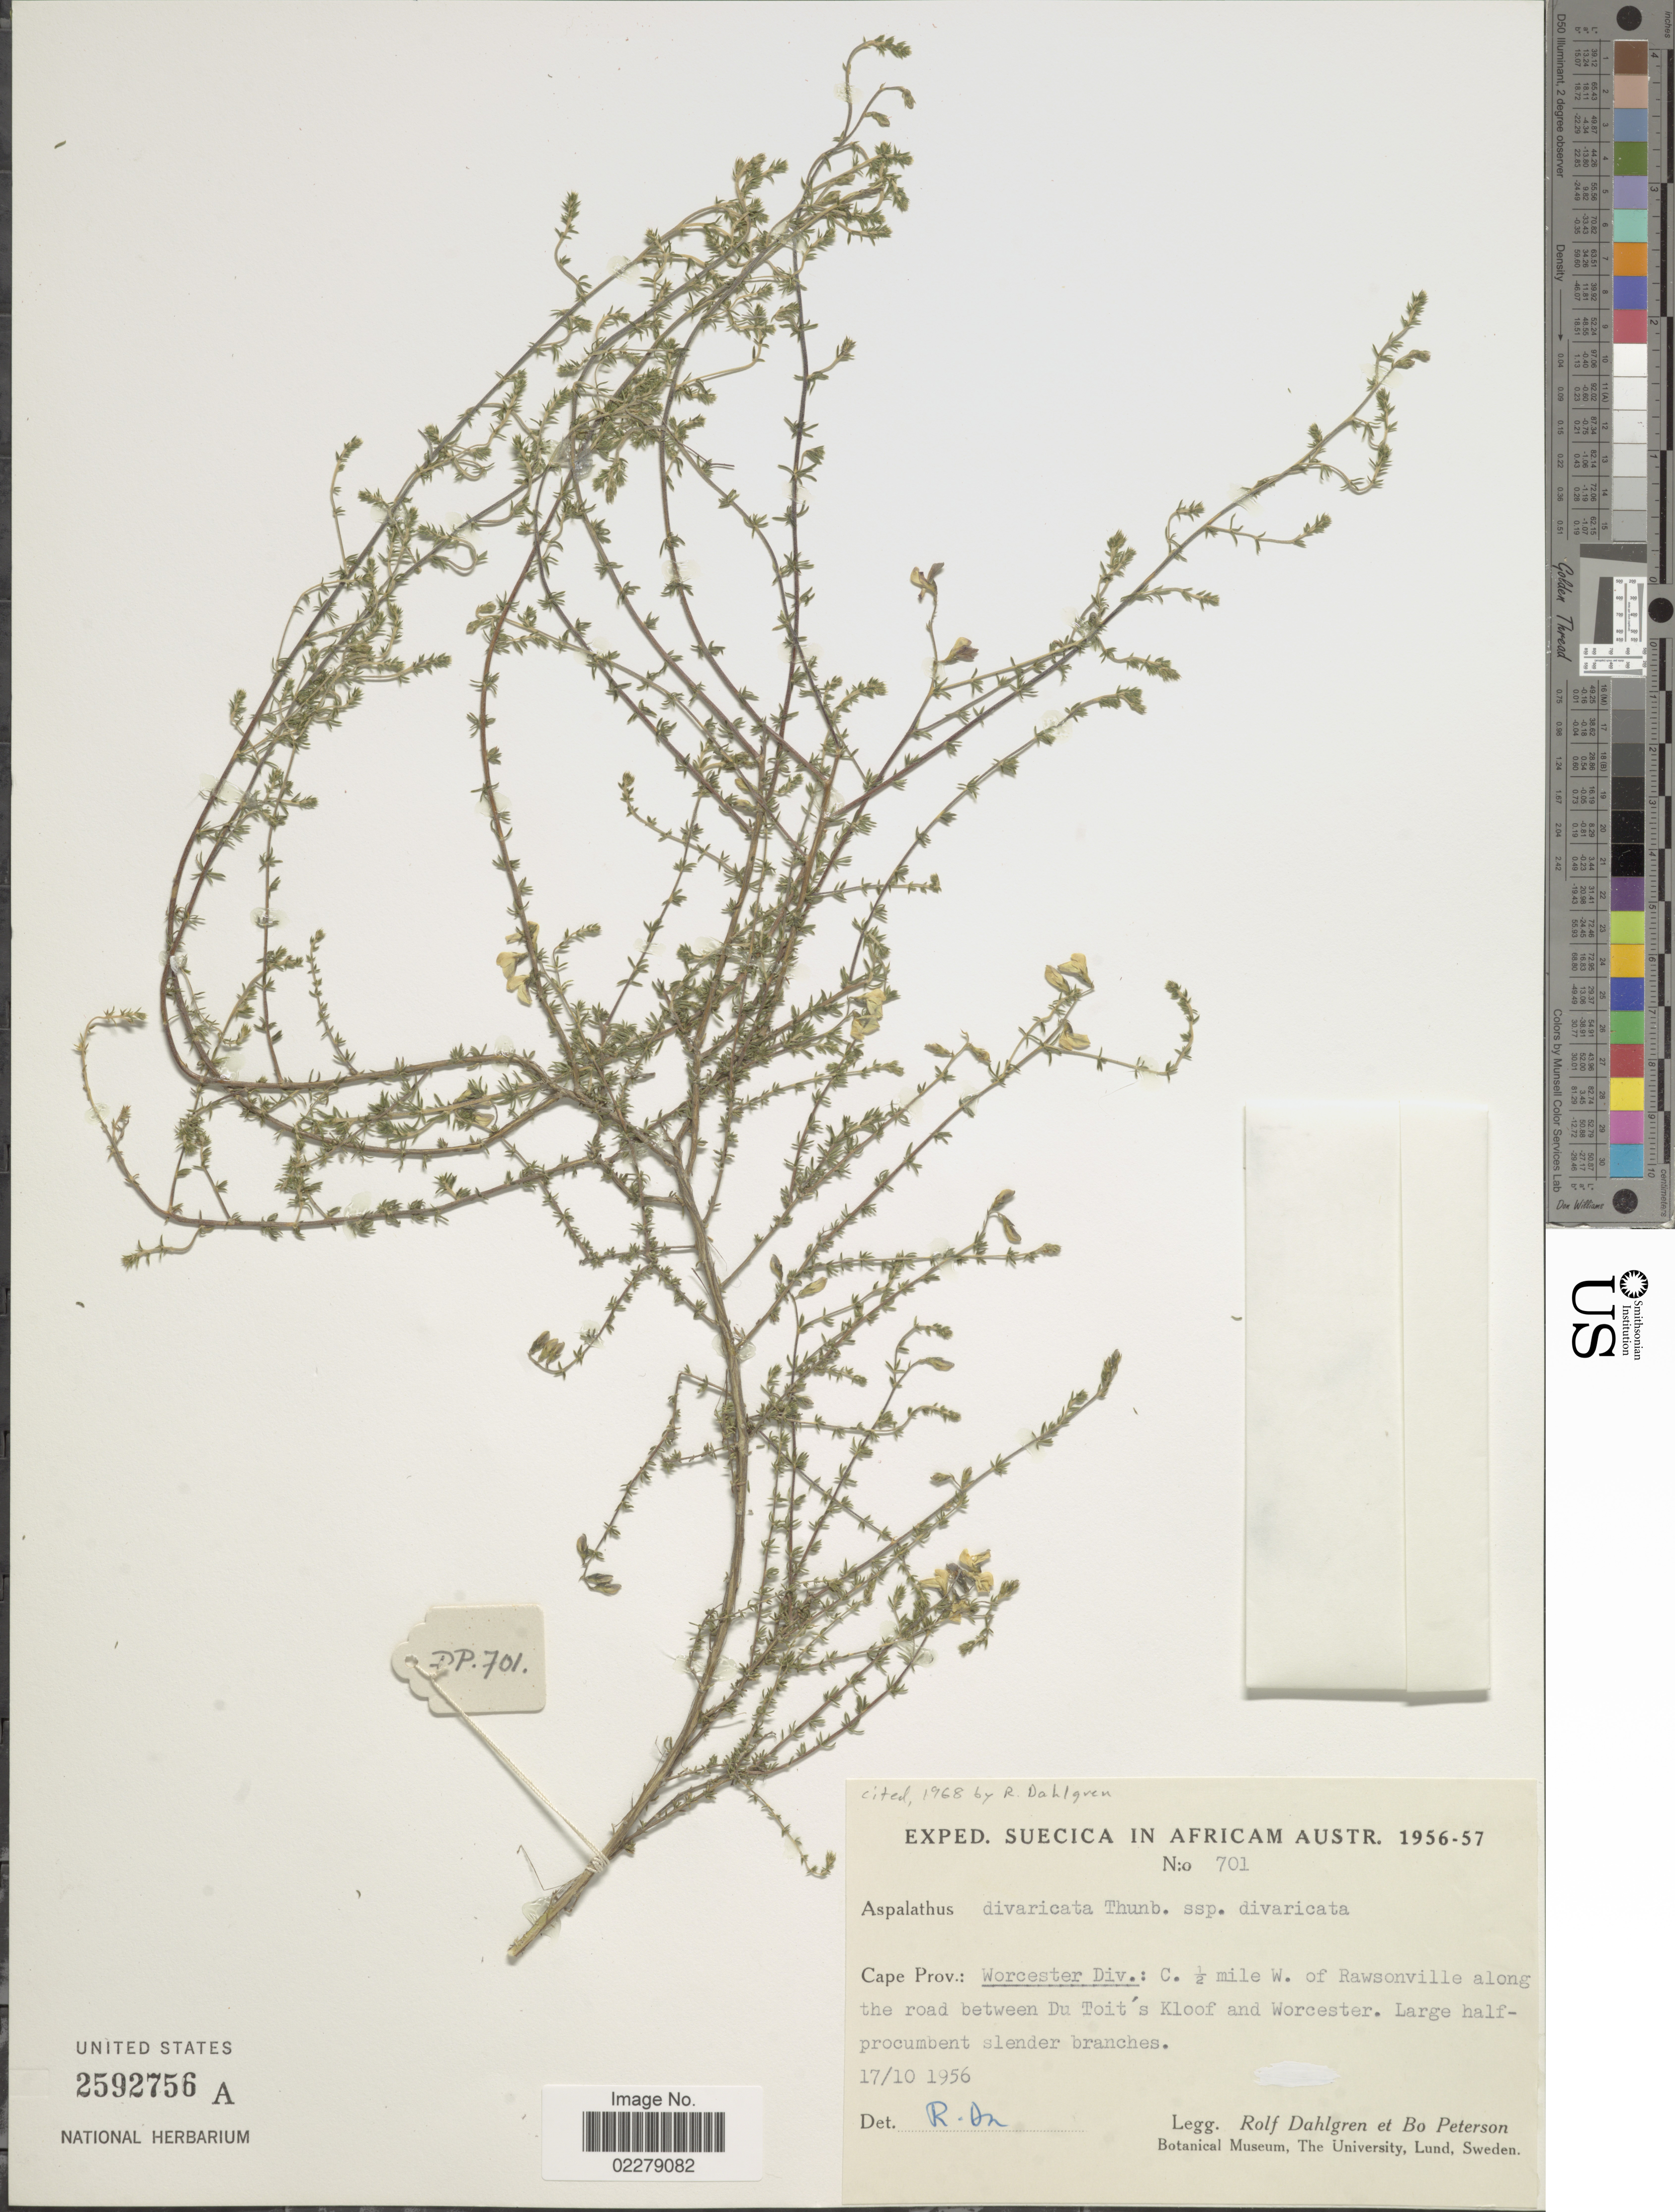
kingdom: Plantae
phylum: Tracheophyta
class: Magnoliopsida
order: Fabales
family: Fabaceae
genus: Aspalathus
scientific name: Aspalathus divaricata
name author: Thunb.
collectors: R. Dahlgren & B. H. Peterson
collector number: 701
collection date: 1956-10-17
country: South Africa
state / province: Western Cape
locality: Worcester Div.: C. ½ mile W. of Rawsonville along the road between Du Toit's Kloof and Worcester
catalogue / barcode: US 2592756A